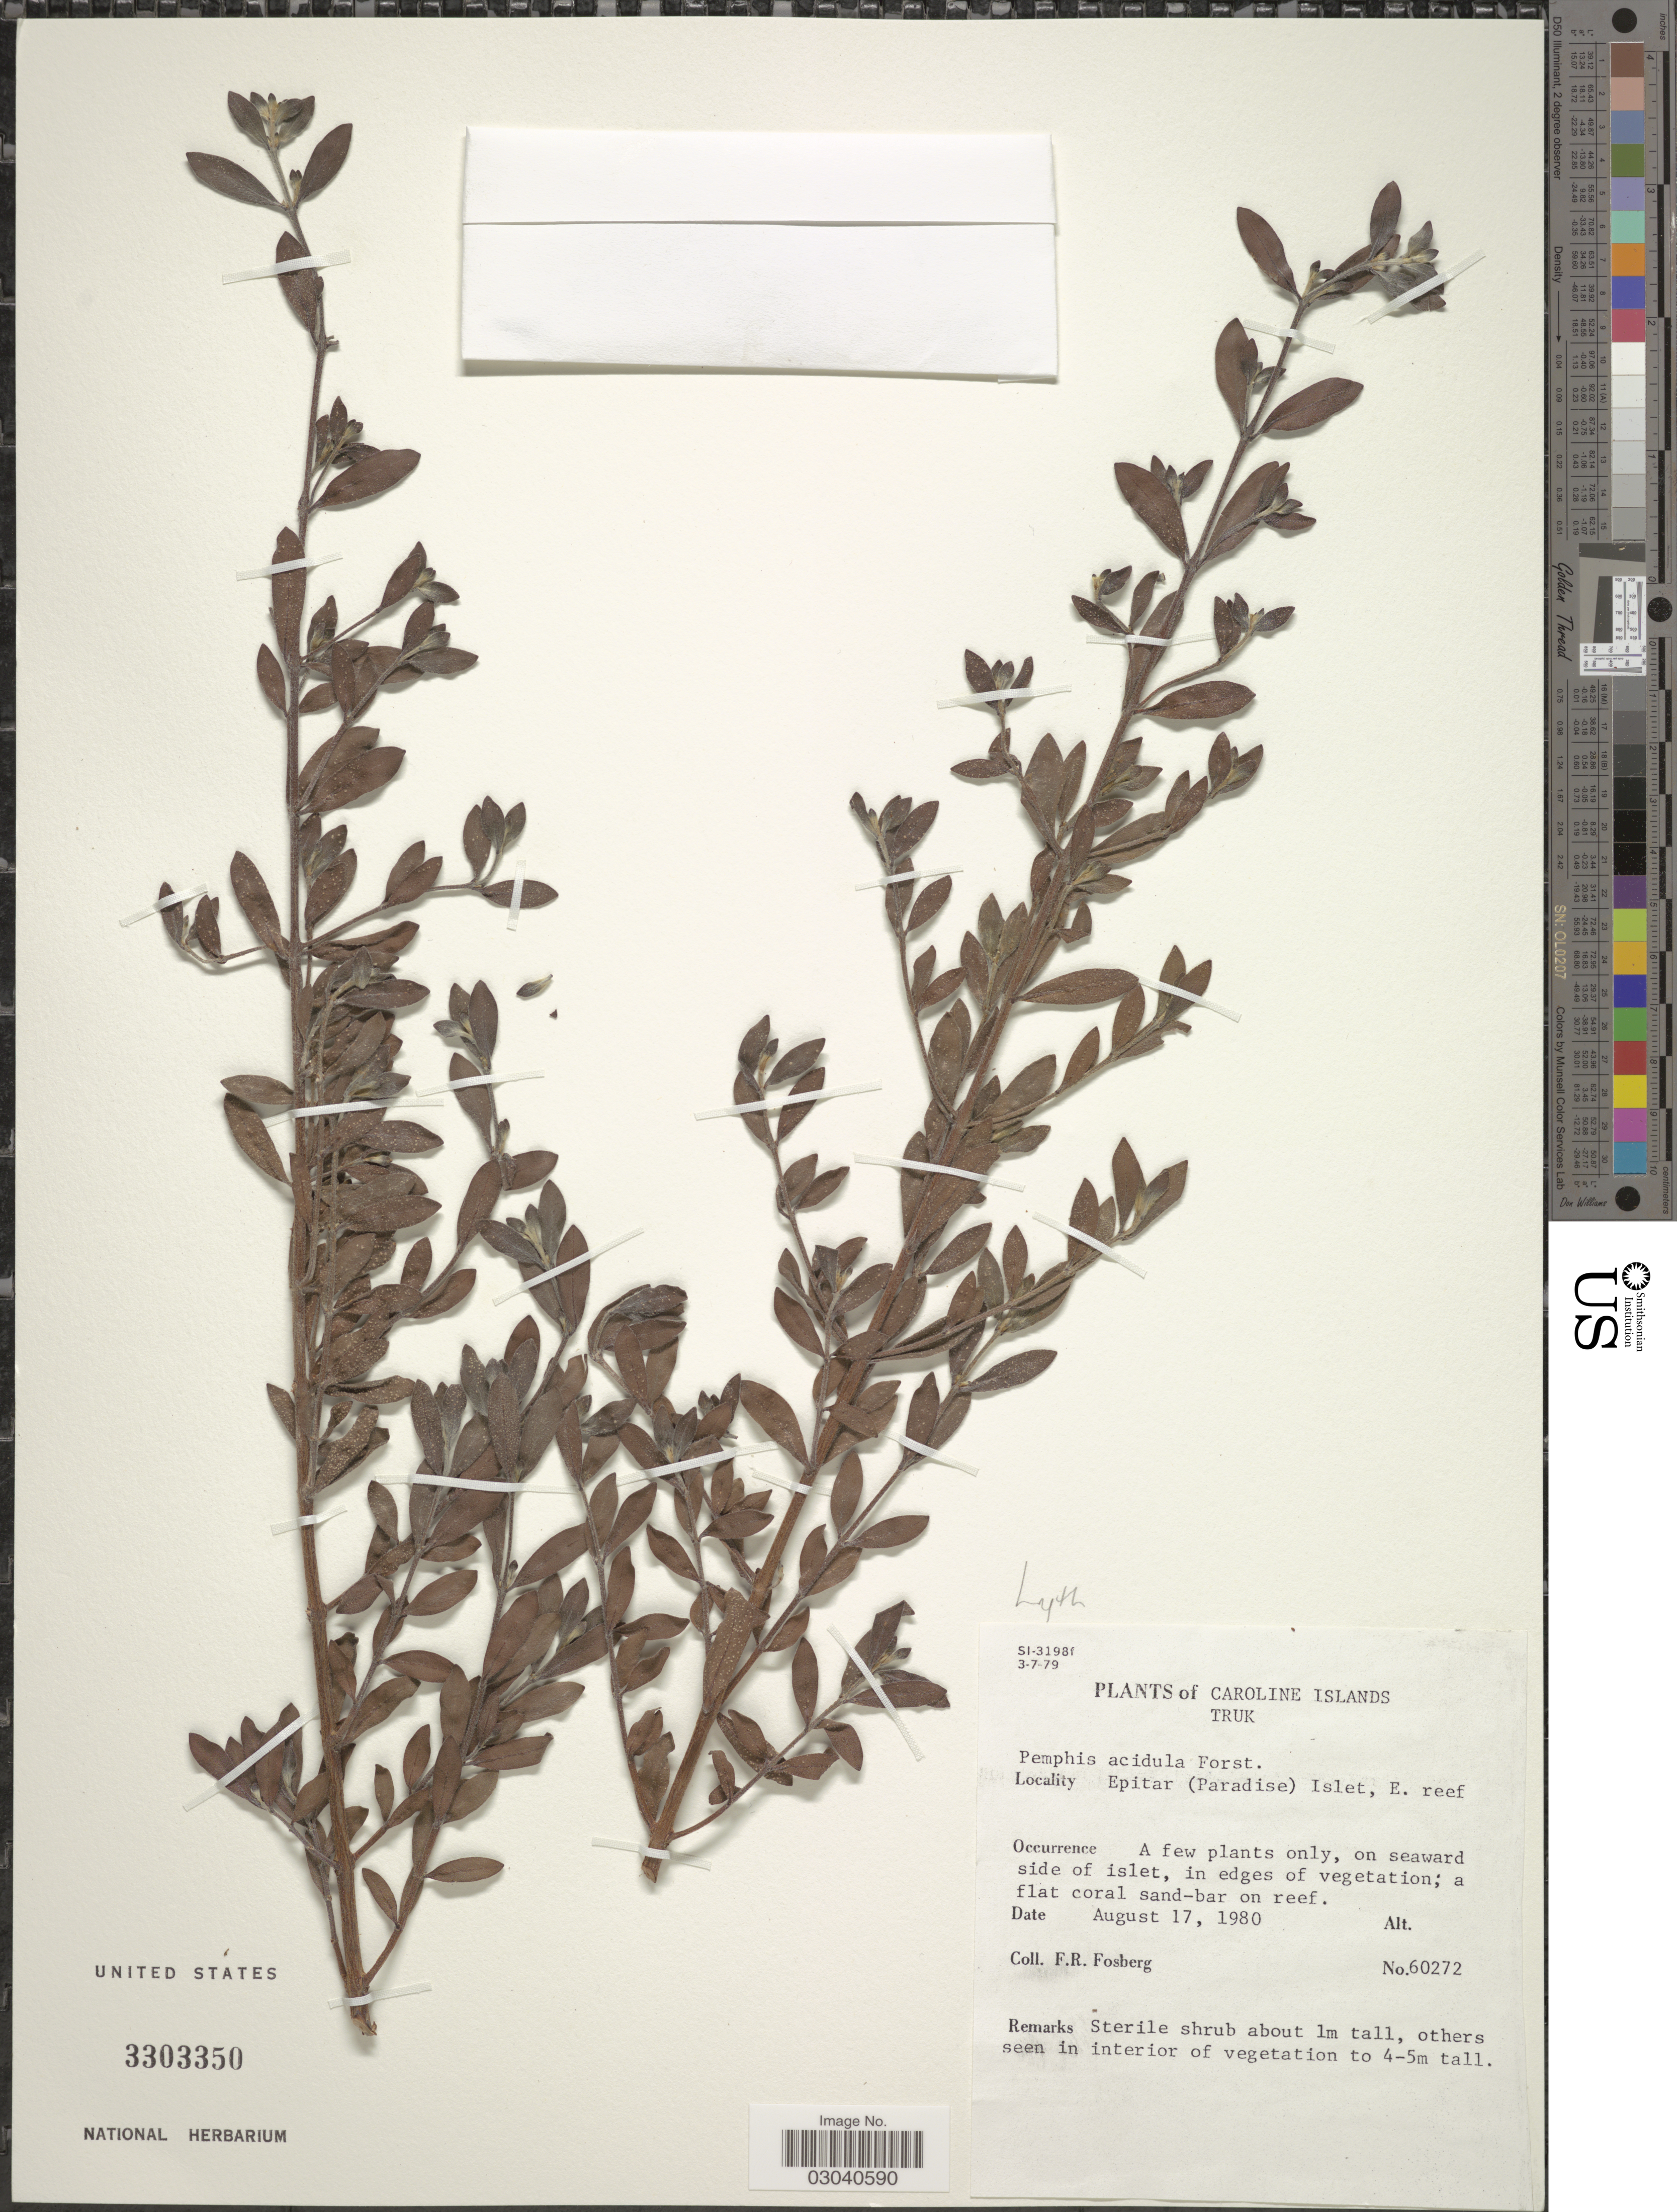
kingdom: Plantae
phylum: Tracheophyta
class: Magnoliopsida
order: Myrtales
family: Lythraceae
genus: Pemphis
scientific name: Pemphis acidula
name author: J.R. Forst. & G. Forst.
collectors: F. R. Fosberg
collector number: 60272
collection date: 1980-08-17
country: Micronesia, Federated States of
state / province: Truk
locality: The Caroline Islands. Epitar (Paradise) Islet, E. reef.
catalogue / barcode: US 3303350